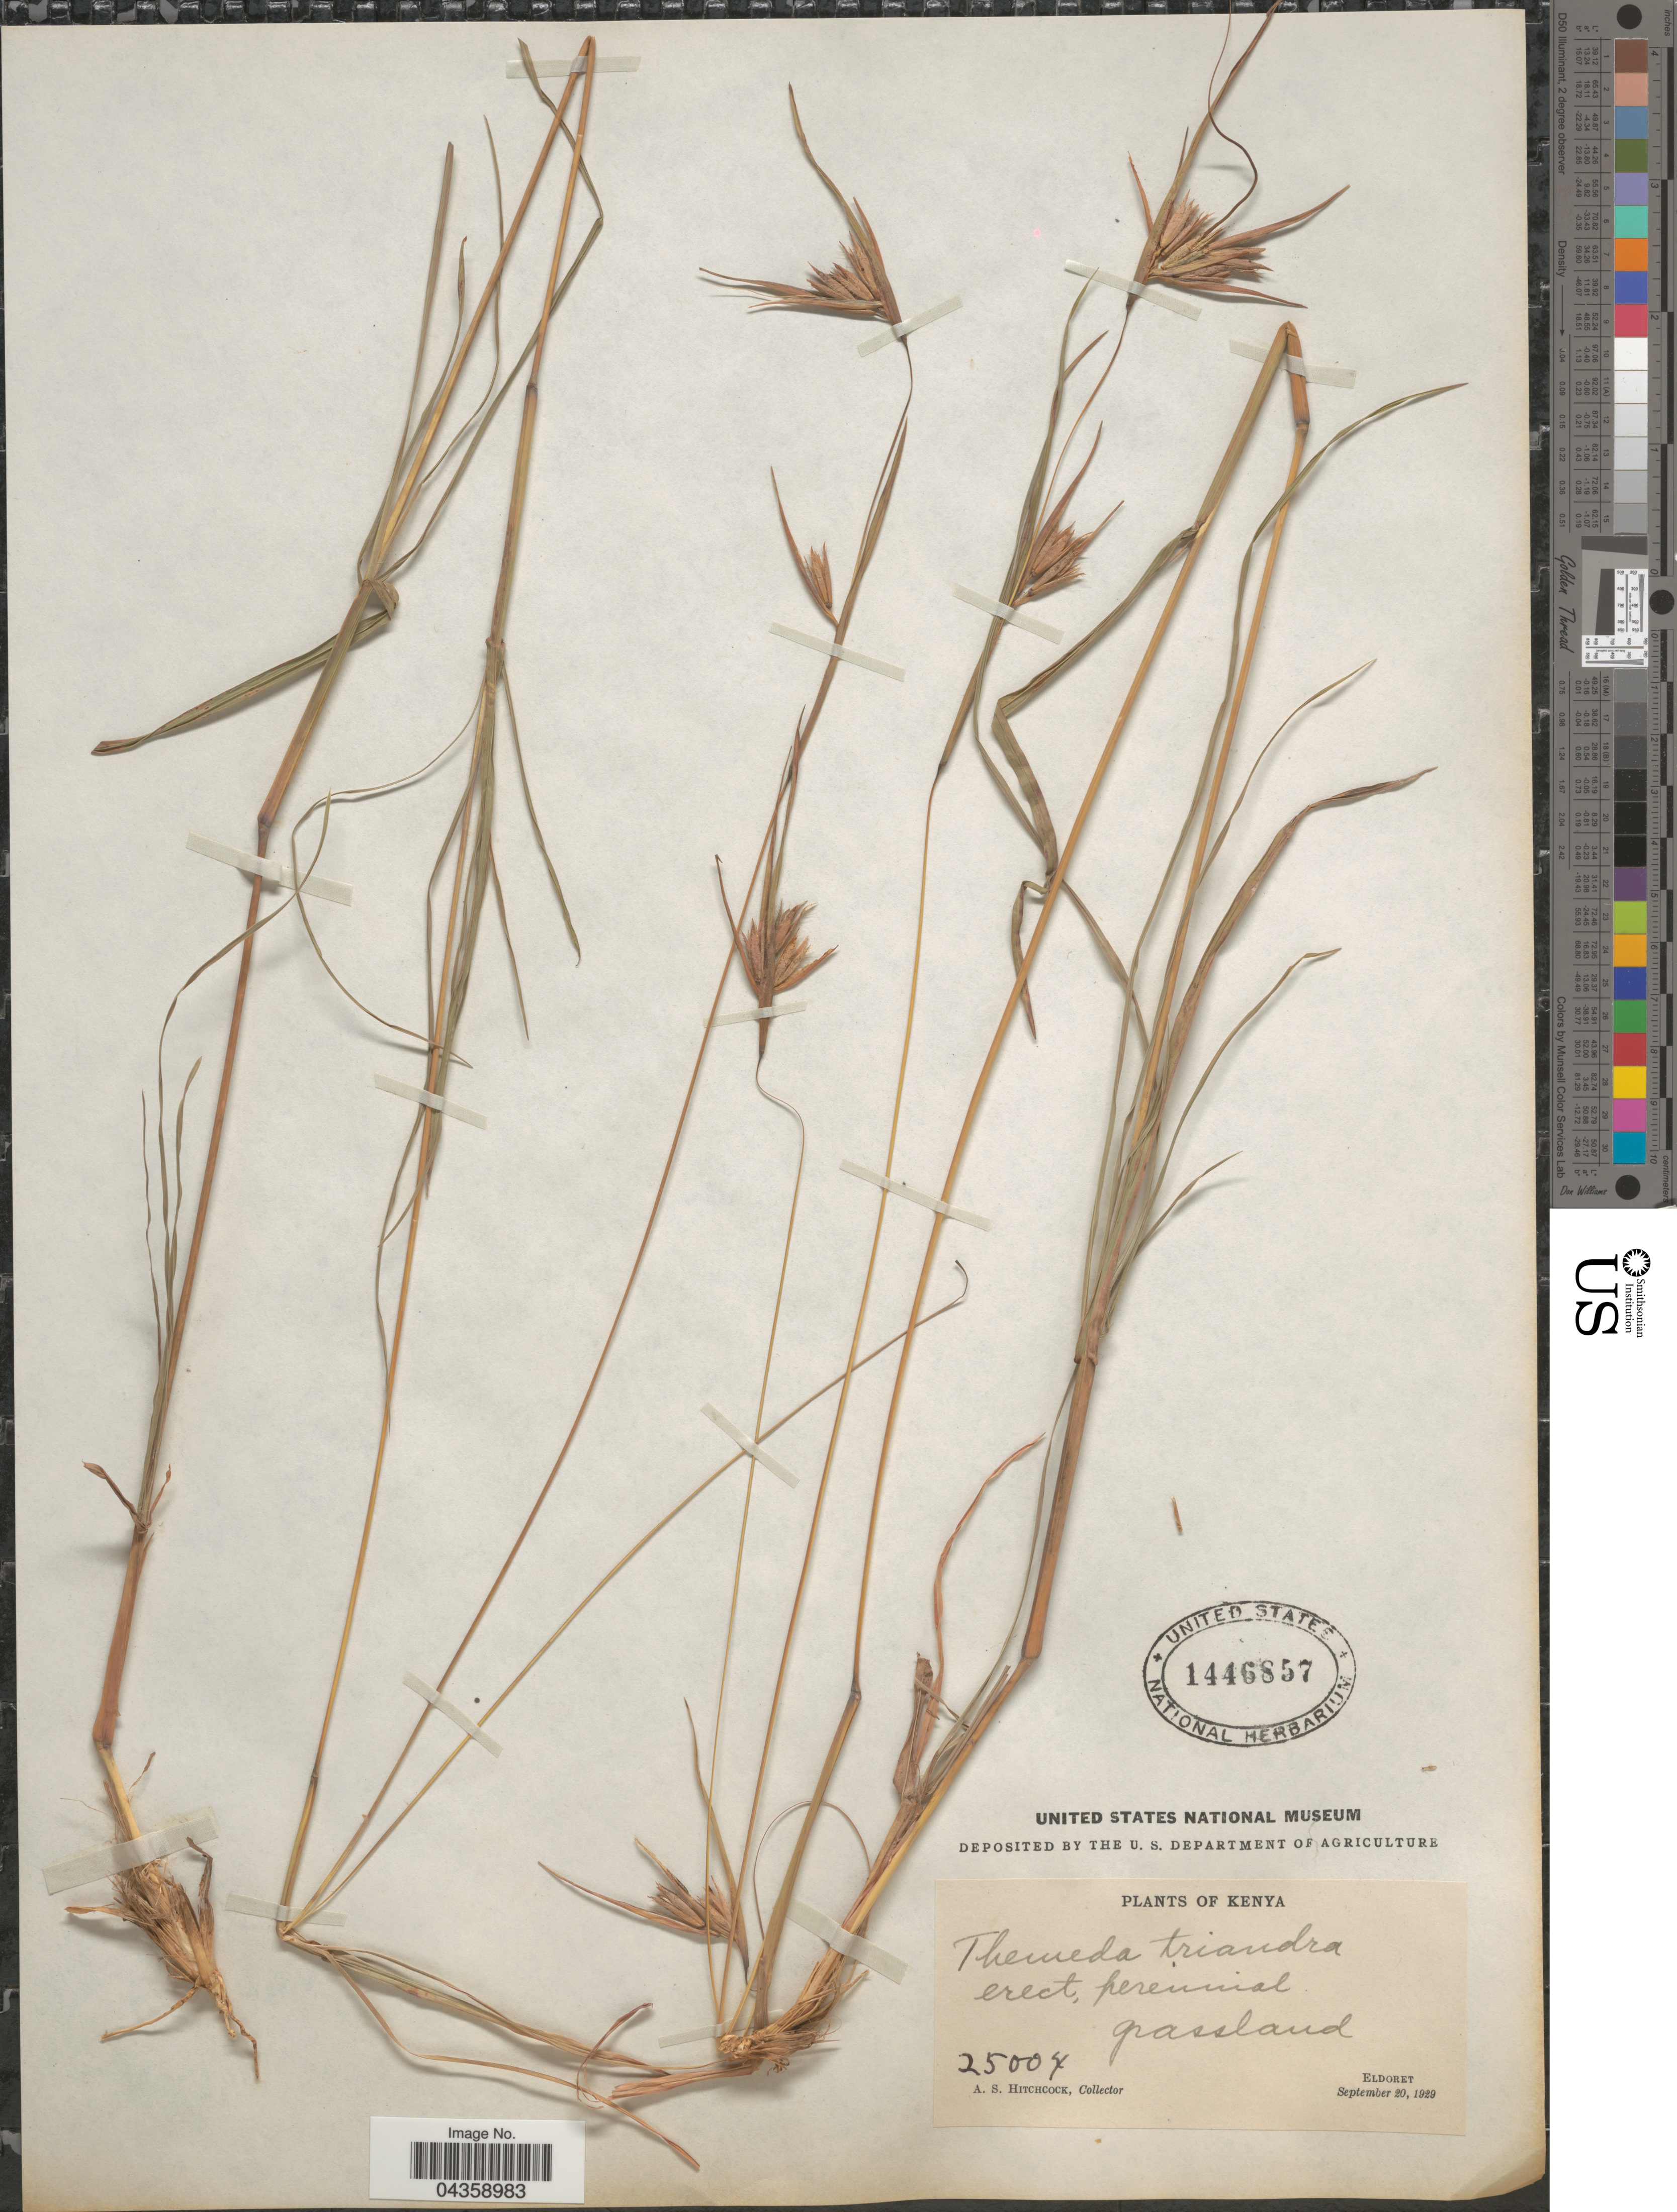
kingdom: Plantae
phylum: Tracheophyta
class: Liliopsida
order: Poales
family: Poaceae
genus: Themeda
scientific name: Themeda triandra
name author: Forssk.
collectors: A. S. Hitchcock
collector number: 25004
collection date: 1929-09-20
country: Kenya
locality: Eldoret.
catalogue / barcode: US 1446857